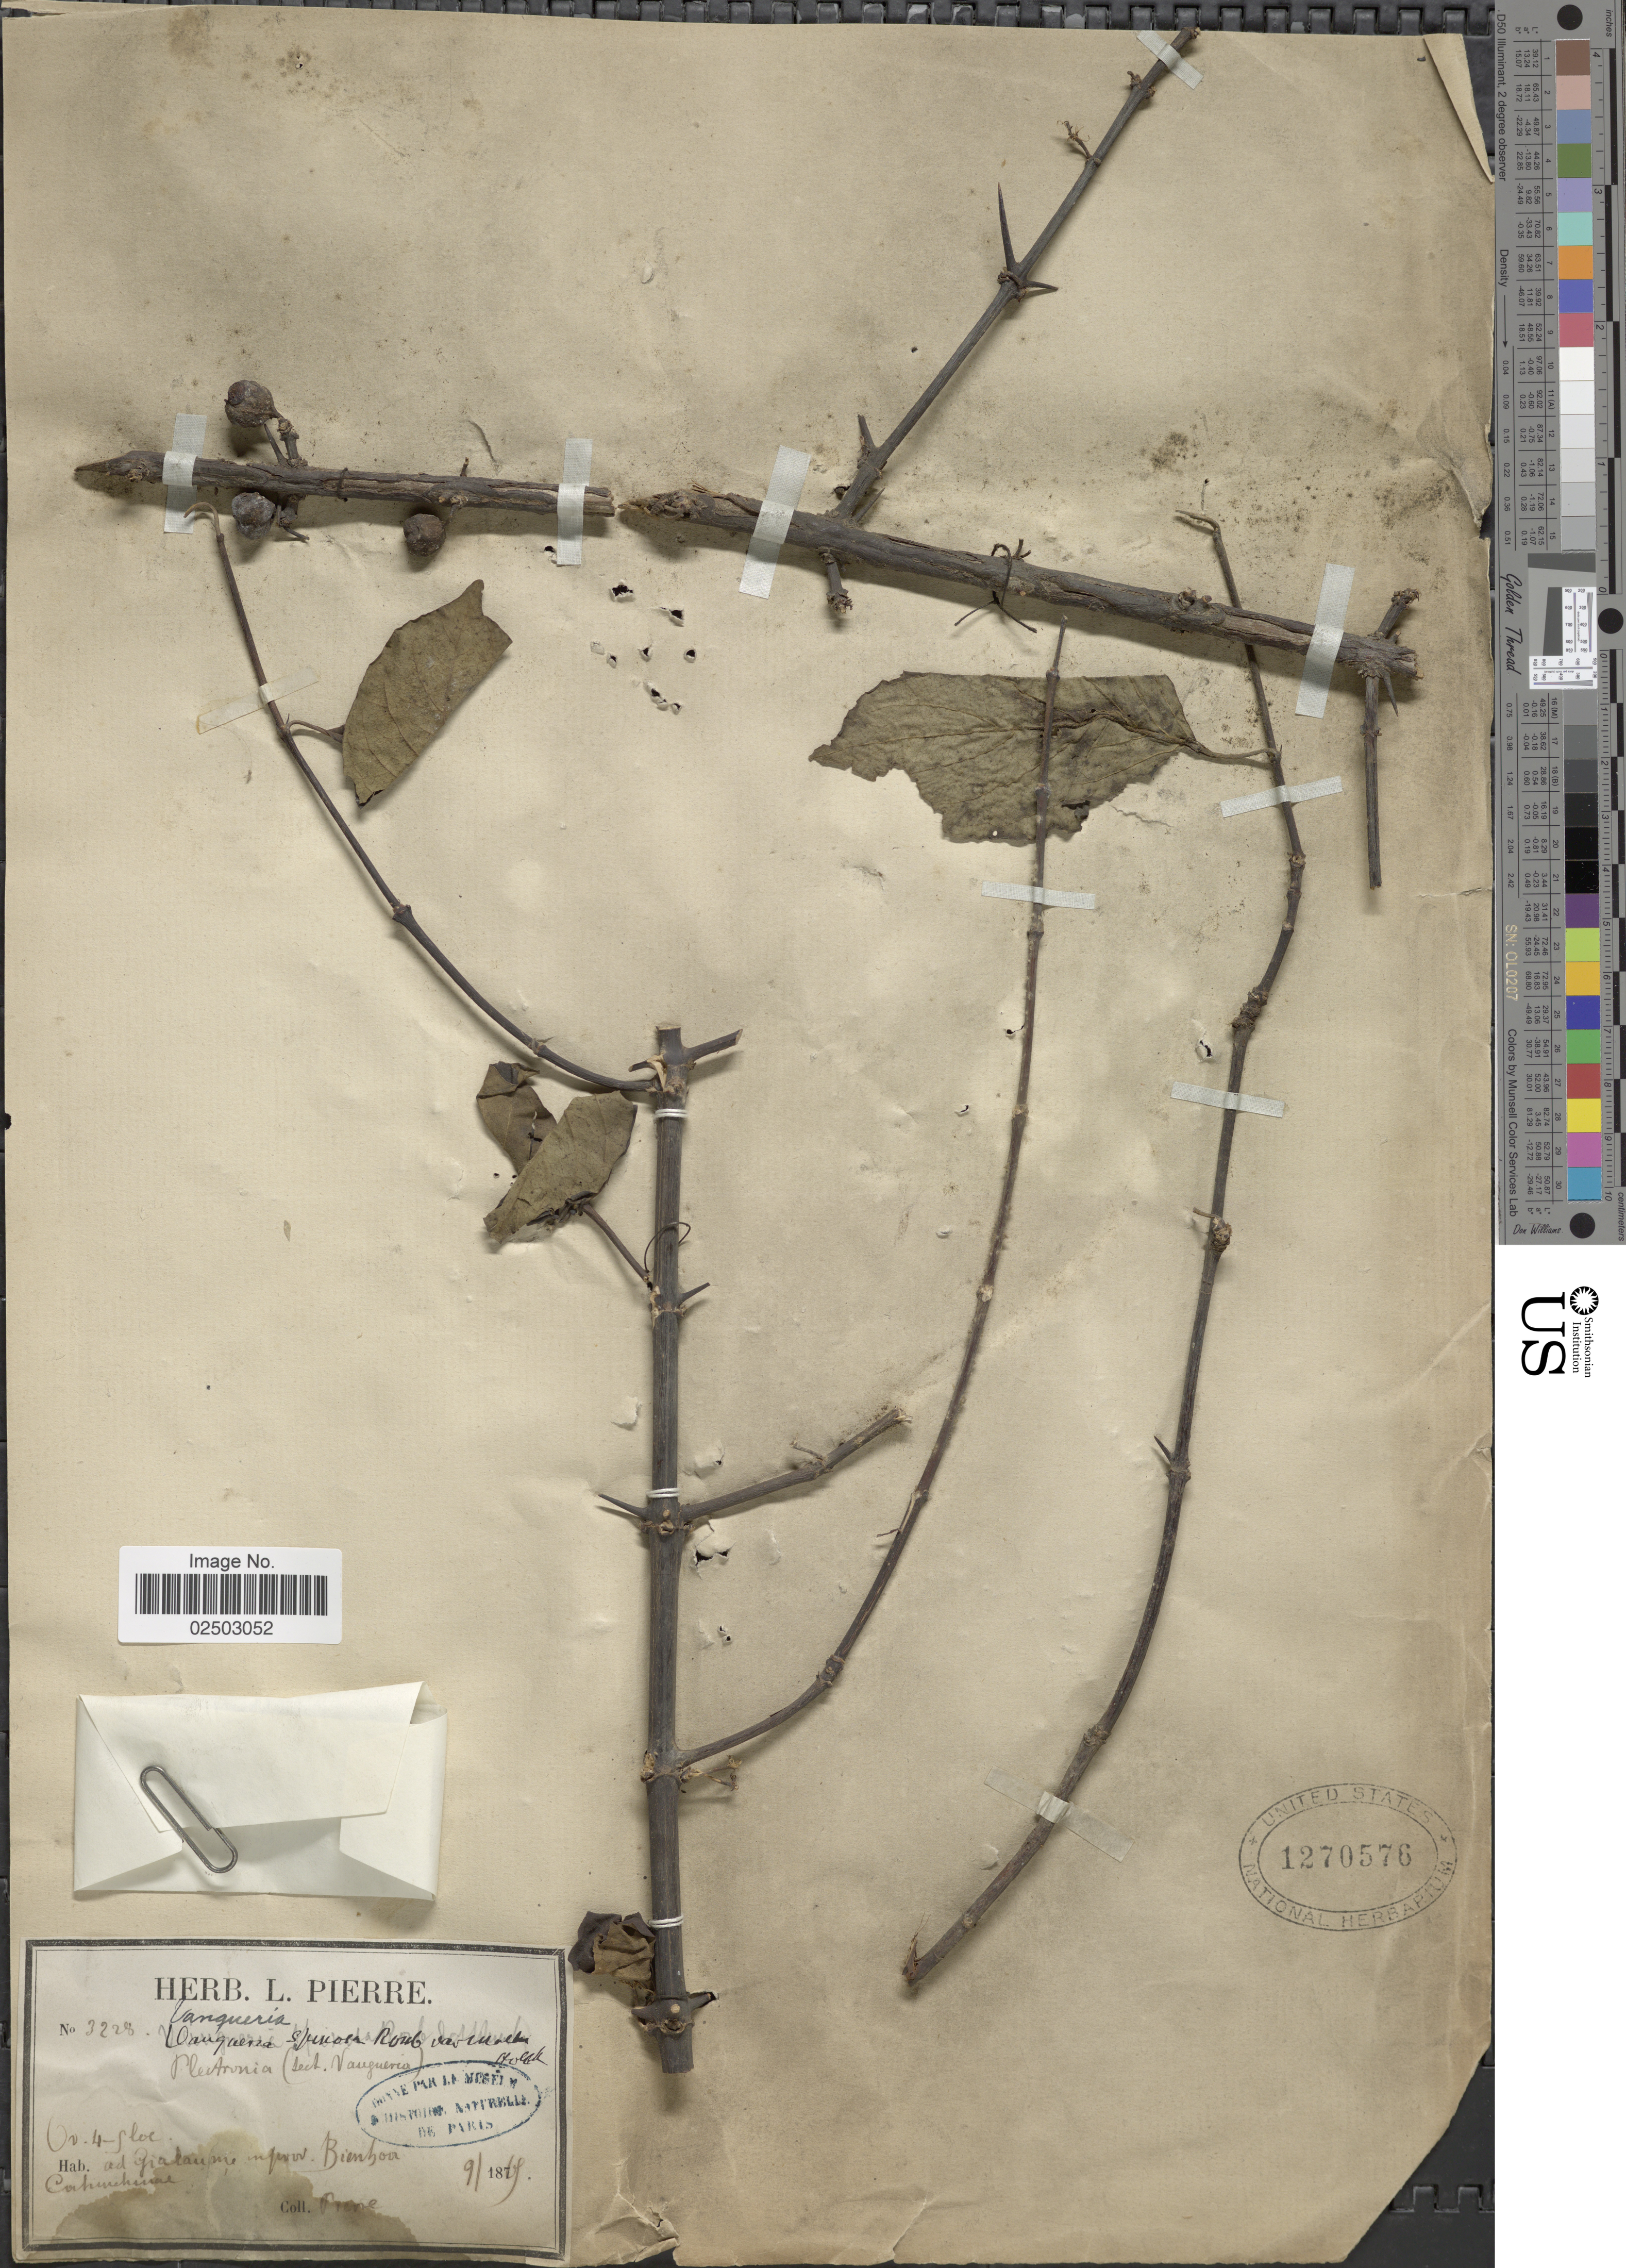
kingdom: Plantae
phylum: Tracheophyta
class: Magnoliopsida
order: Gentianales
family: Rubiaceae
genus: Canthium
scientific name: Canthium spinosum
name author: (Klotzsch ex Eckl. & Zeyh.) Kuntze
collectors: L. Pierre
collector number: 3228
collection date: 1869-09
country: Vietnam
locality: Ad Gia lau me, in prov. Bienhoa [Ad Gia Lau Me in Bien Hoa province], Cochinchina.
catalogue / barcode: US 1270576